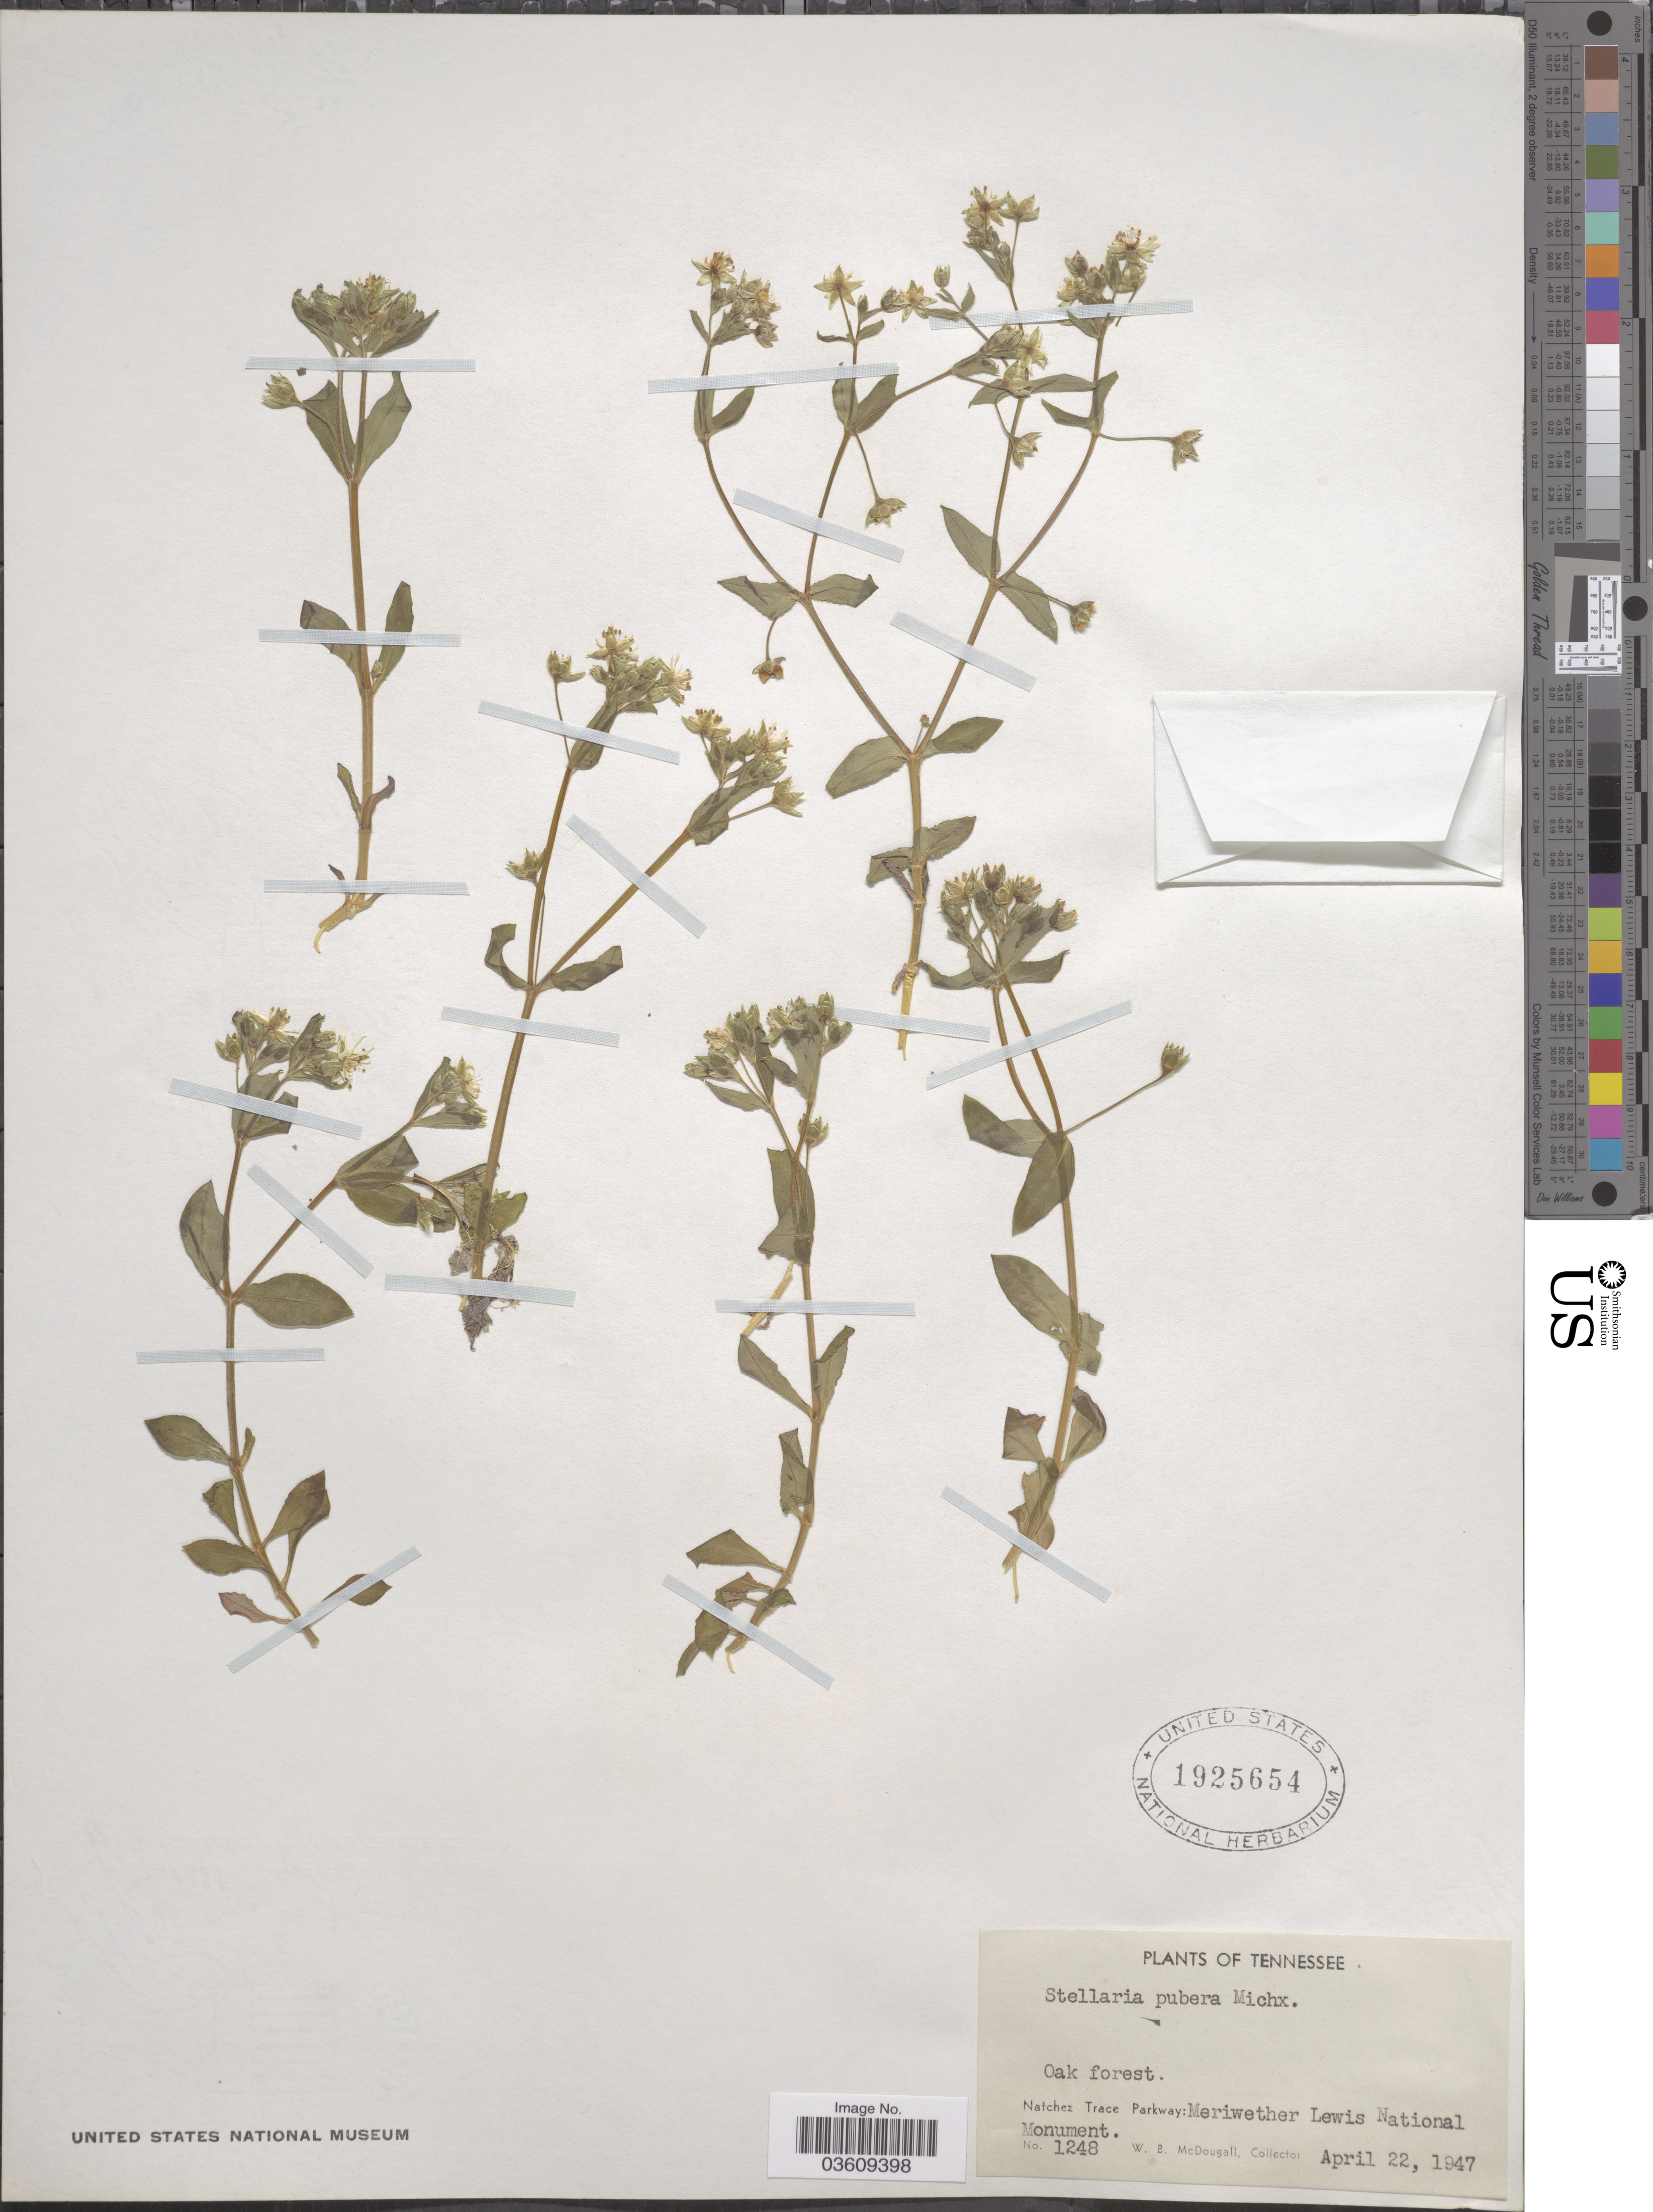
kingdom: Plantae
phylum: Tracheophyta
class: Magnoliopsida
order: Caryophyllales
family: Caryophyllaceae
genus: Stellaria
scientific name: Stellaria pubera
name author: Michx.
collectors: W. B. McDougall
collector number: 1248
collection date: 1947-04-22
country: United States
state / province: Tennessee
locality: Natchez Trace Parkway: Meriwether Lewis National Monument.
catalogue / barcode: US 1925654